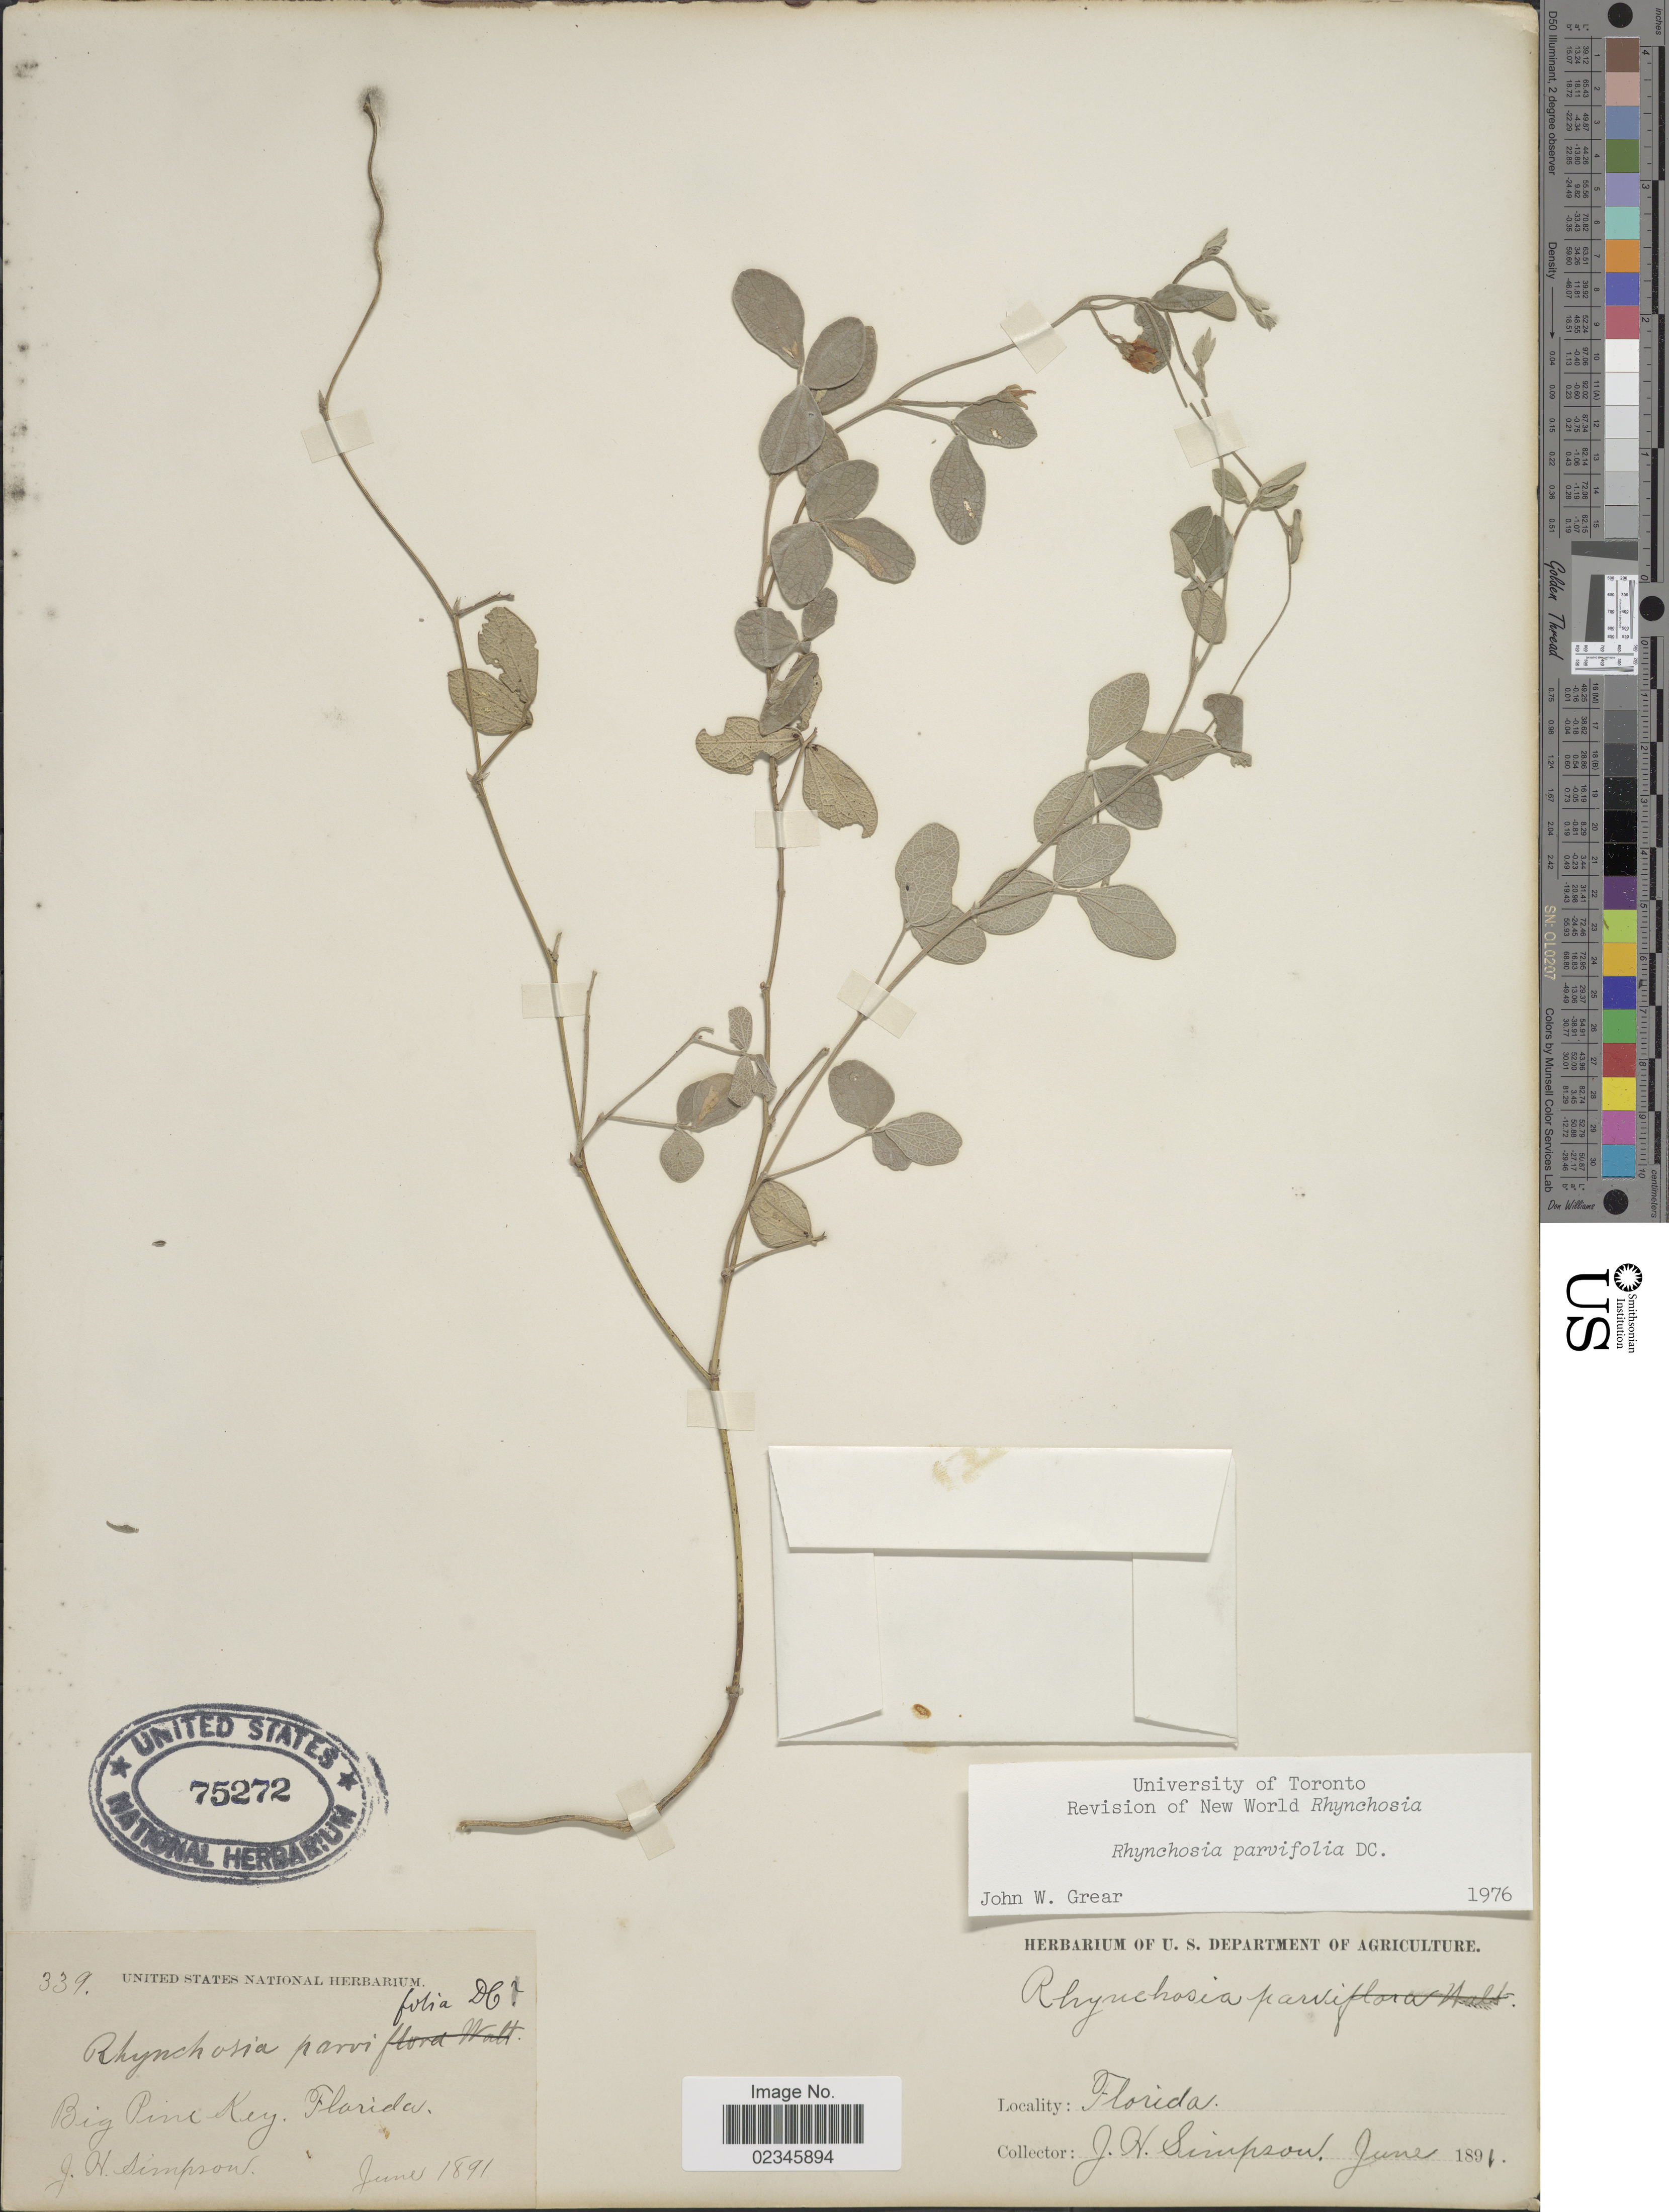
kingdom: Plantae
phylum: Tracheophyta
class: Magnoliopsida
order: Fabales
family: Fabaceae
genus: Rhynchosia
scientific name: Rhynchosia parvifolia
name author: DC.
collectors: J. H. Simpson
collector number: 339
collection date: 1891-06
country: United States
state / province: Florida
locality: Big Pine Key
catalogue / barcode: US 75272